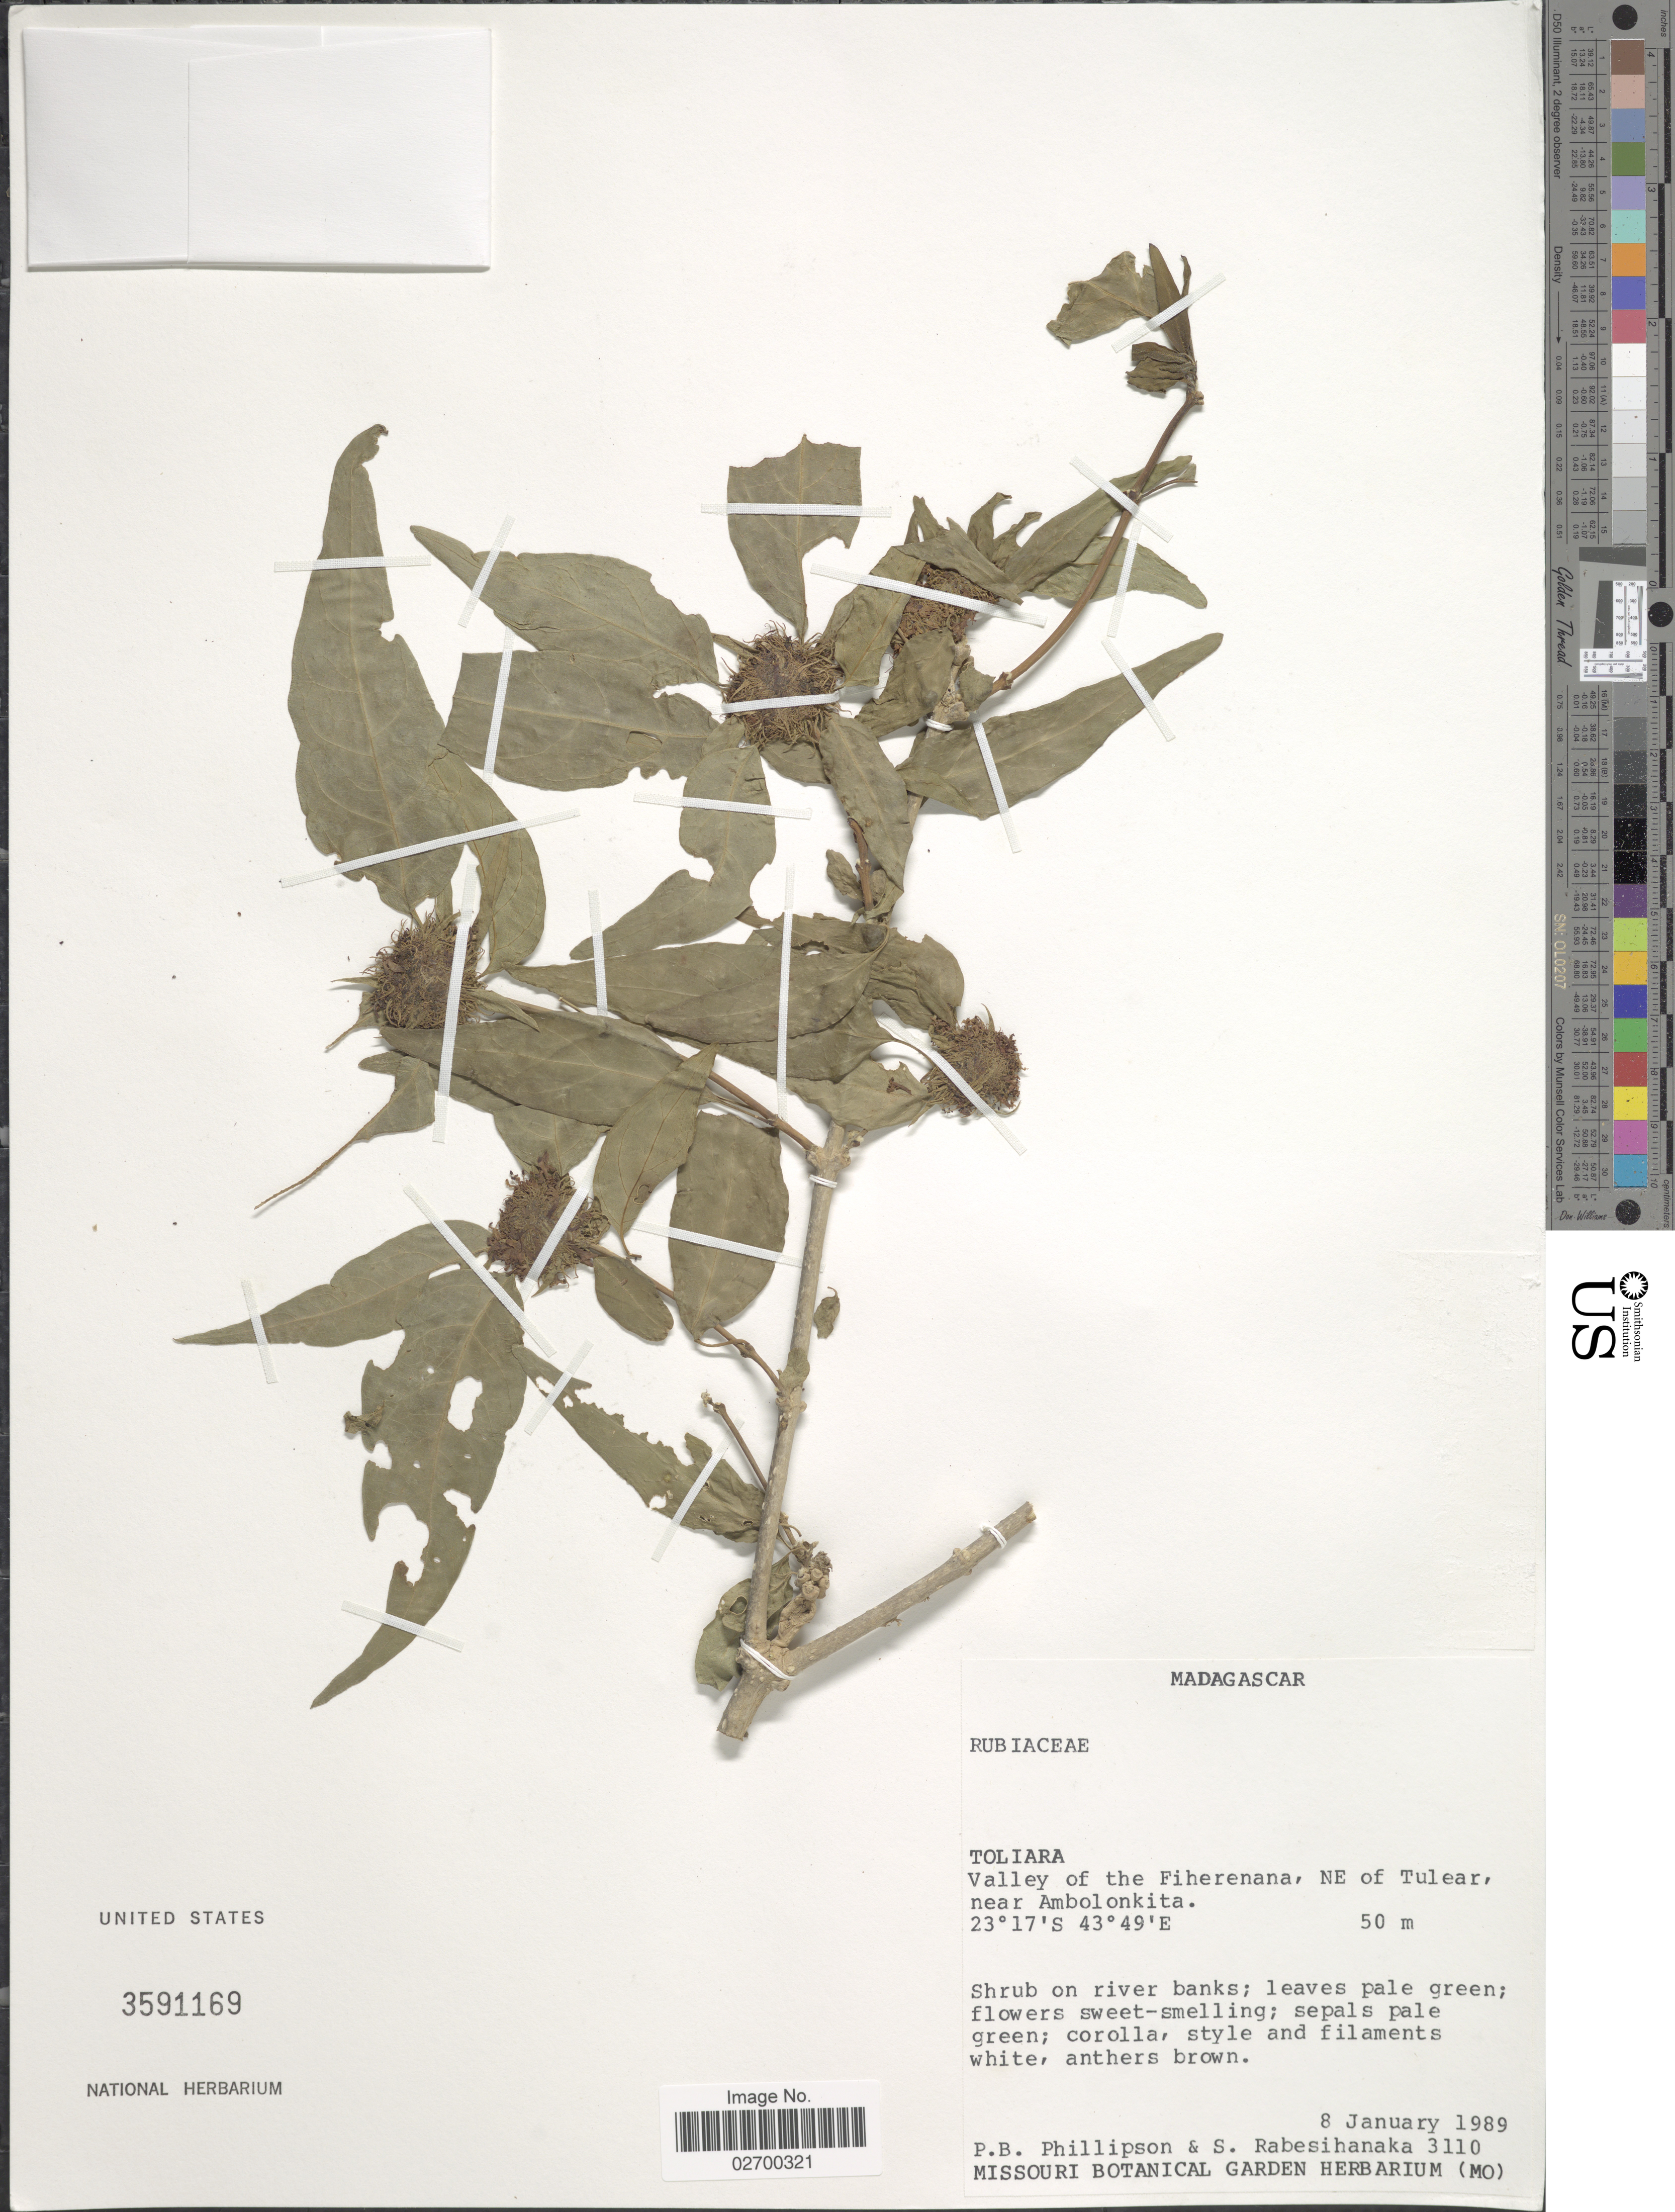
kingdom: Plantae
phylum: Tracheophyta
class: Magnoliopsida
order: Gentianales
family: Rubiaceae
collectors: P. B. Phillipson & S. Rabesihanaka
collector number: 3110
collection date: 1989-01-08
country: Madagascar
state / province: Atsimo-Andrefana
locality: Valley of the Fiherenana, NE of Tulear, near Ambolonkita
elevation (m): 50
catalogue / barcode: US 3591169